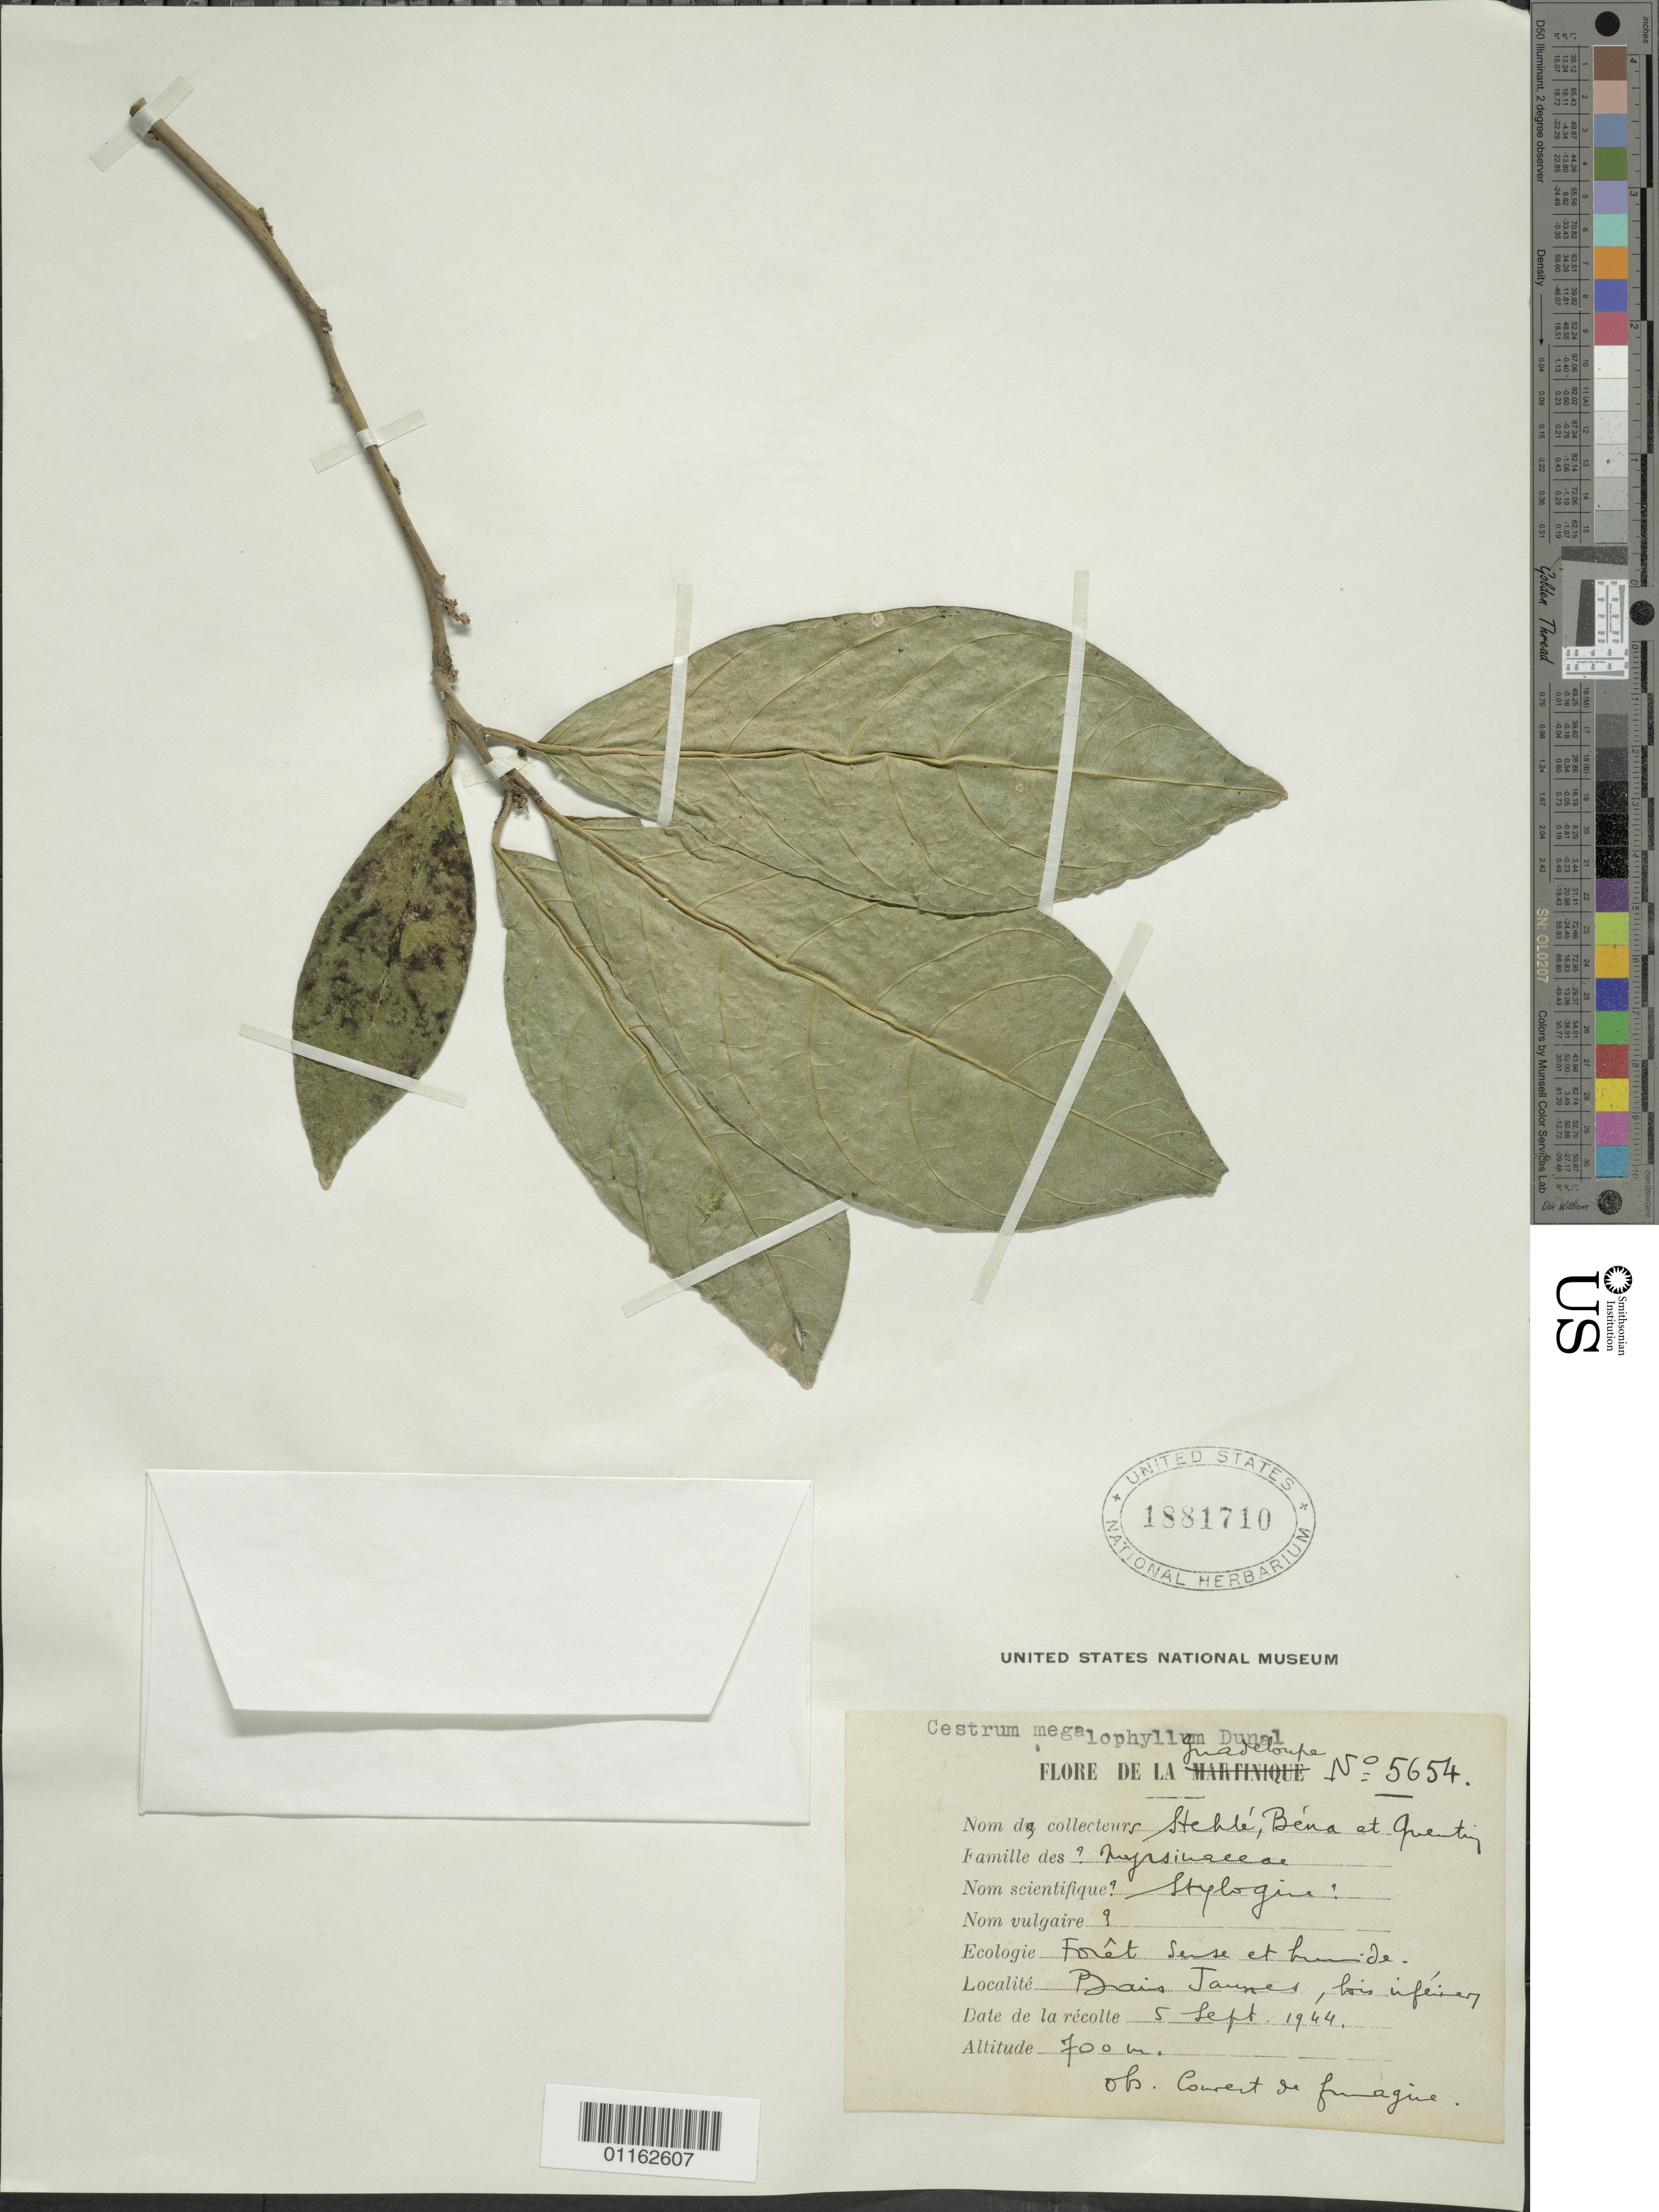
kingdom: Plantae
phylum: Tracheophyta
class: Magnoliopsida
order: Solanales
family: Solanaceae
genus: Cestrum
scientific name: Cestrum megalophyllum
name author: Dunal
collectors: H. Stehlé & R. Béna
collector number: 5654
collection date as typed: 05 Sep 1944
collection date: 1944-09-05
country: Guadeloupe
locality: humind forest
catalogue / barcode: US 1881710